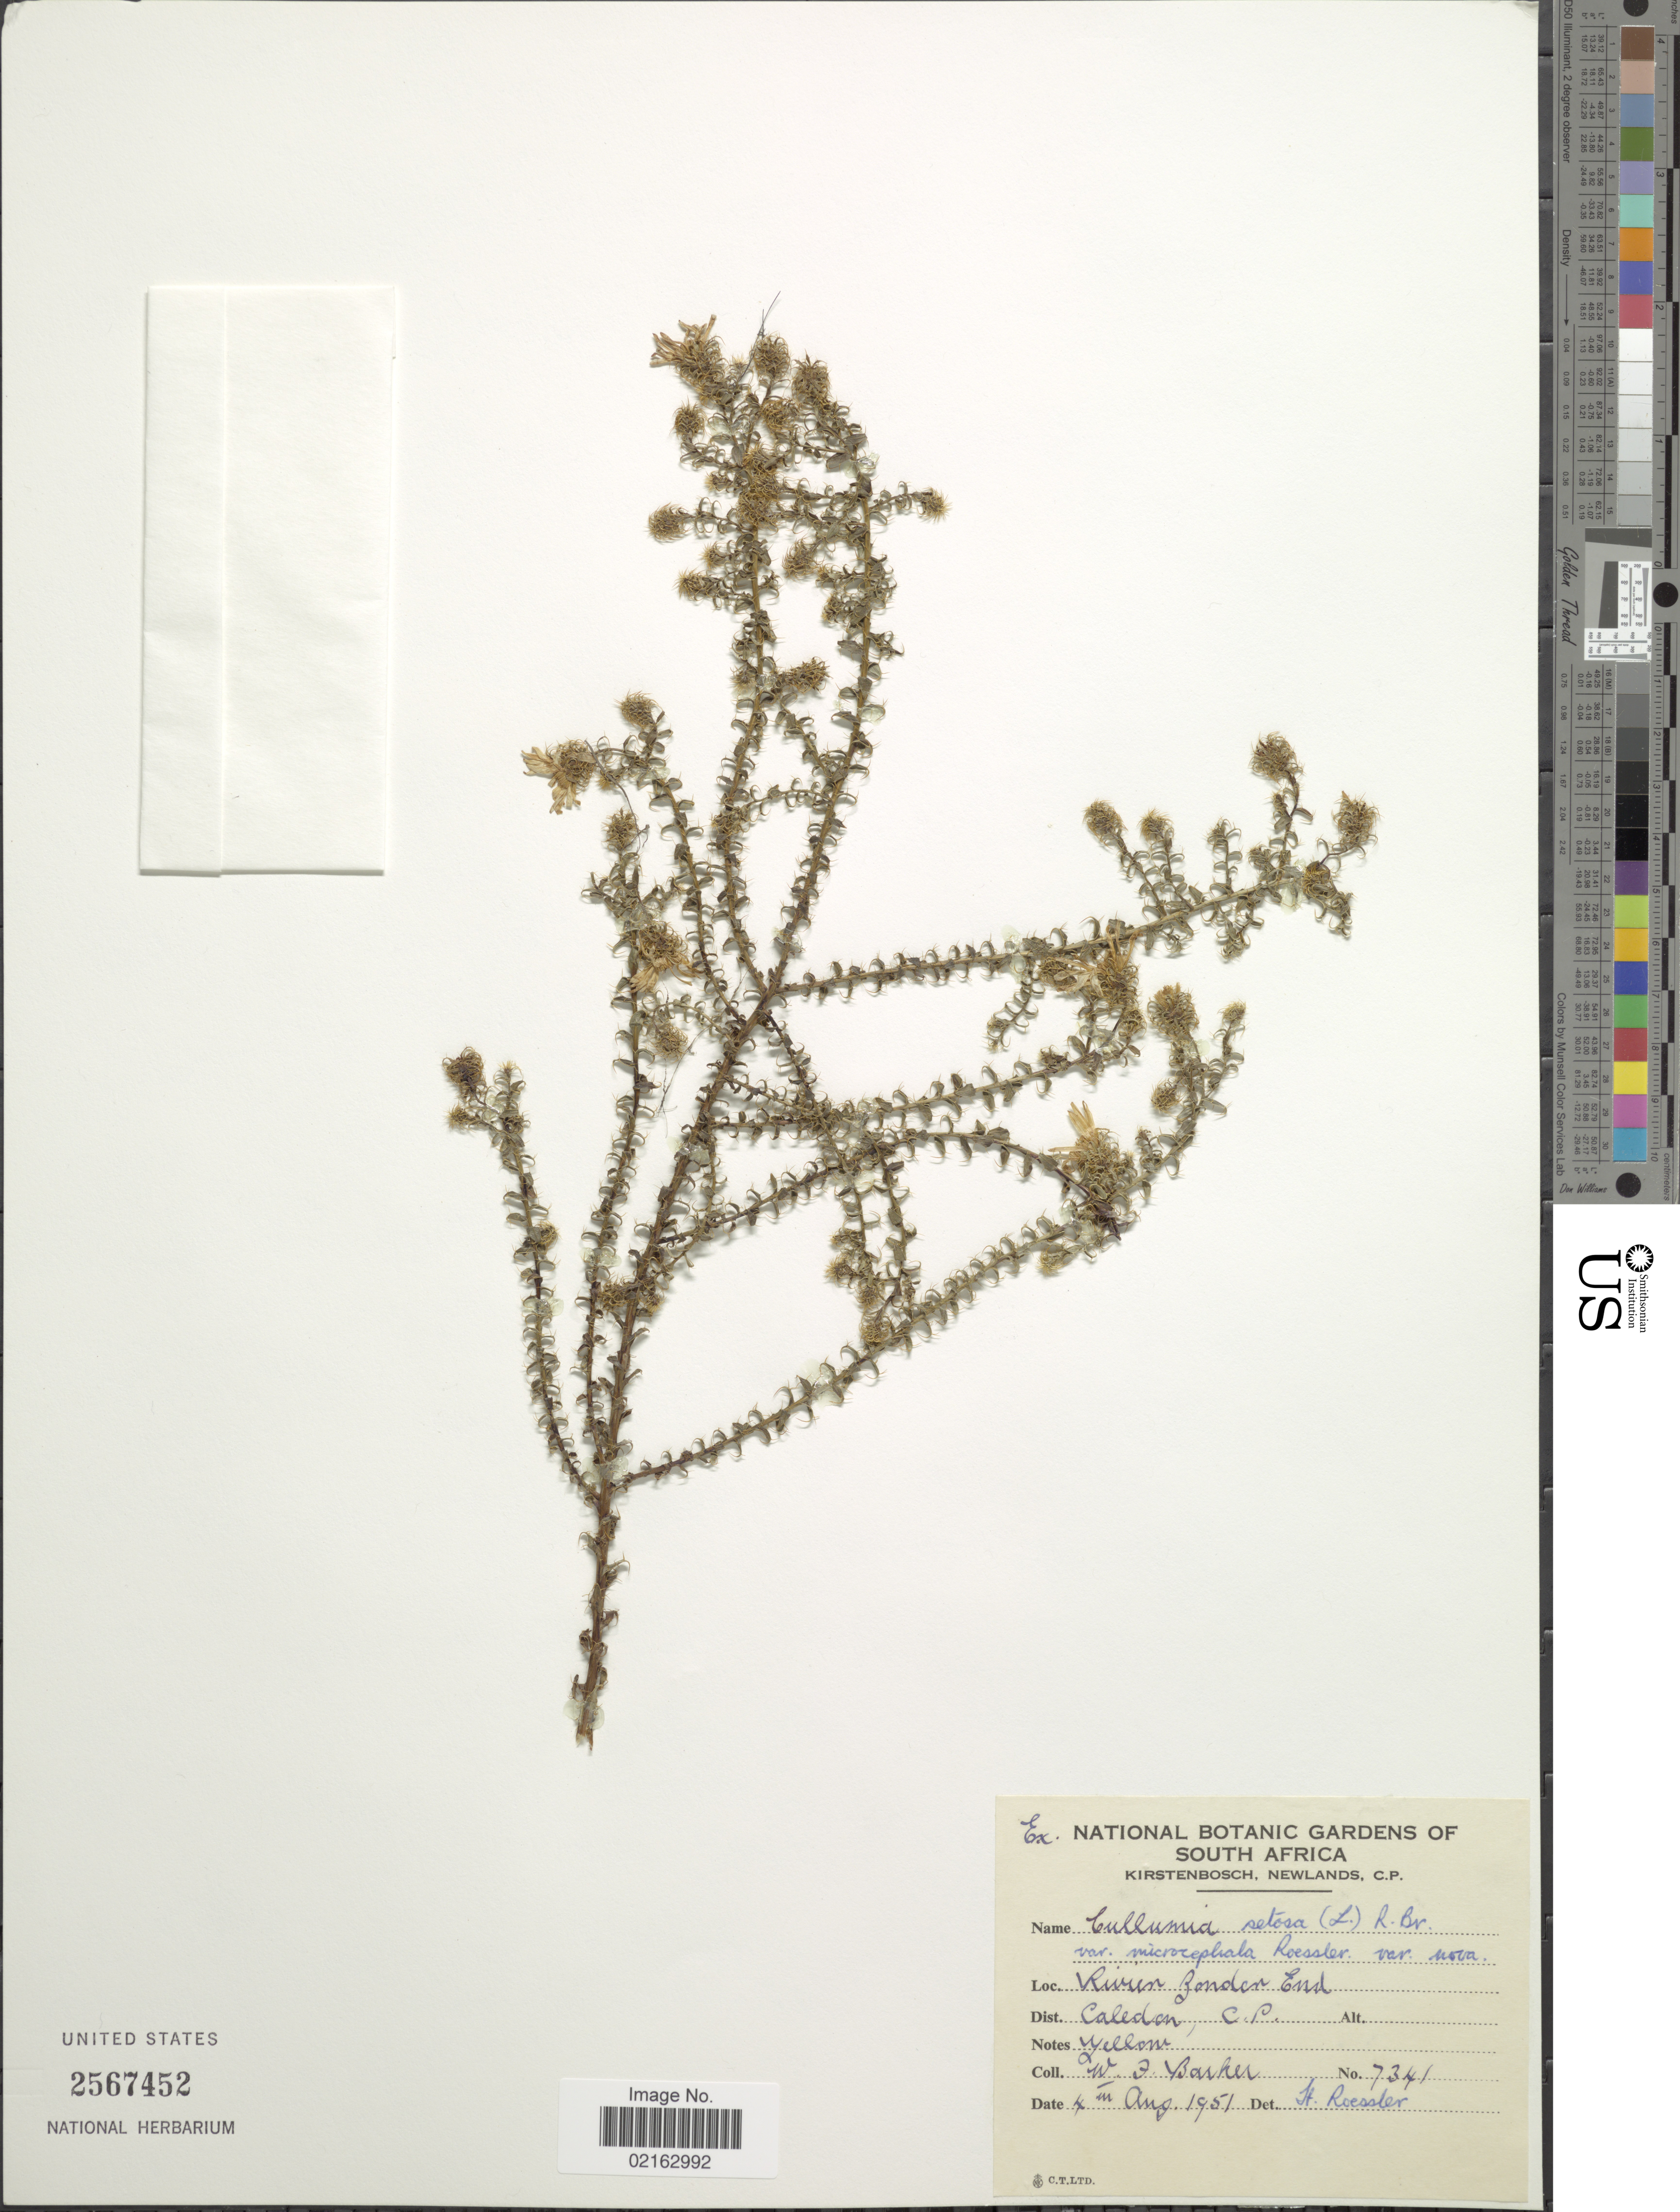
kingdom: Plantae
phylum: Tracheophyta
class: Magnoliopsida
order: Asterales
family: Asteraceae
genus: Cullumia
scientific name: Cullumia setosa var. microcephala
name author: Roessler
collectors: W. F. Barker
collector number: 7341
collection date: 1951-08-04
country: South Africa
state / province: Western Cape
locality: Rivier Zonder End. Dist. Caledon, C.P.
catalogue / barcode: US 2567452